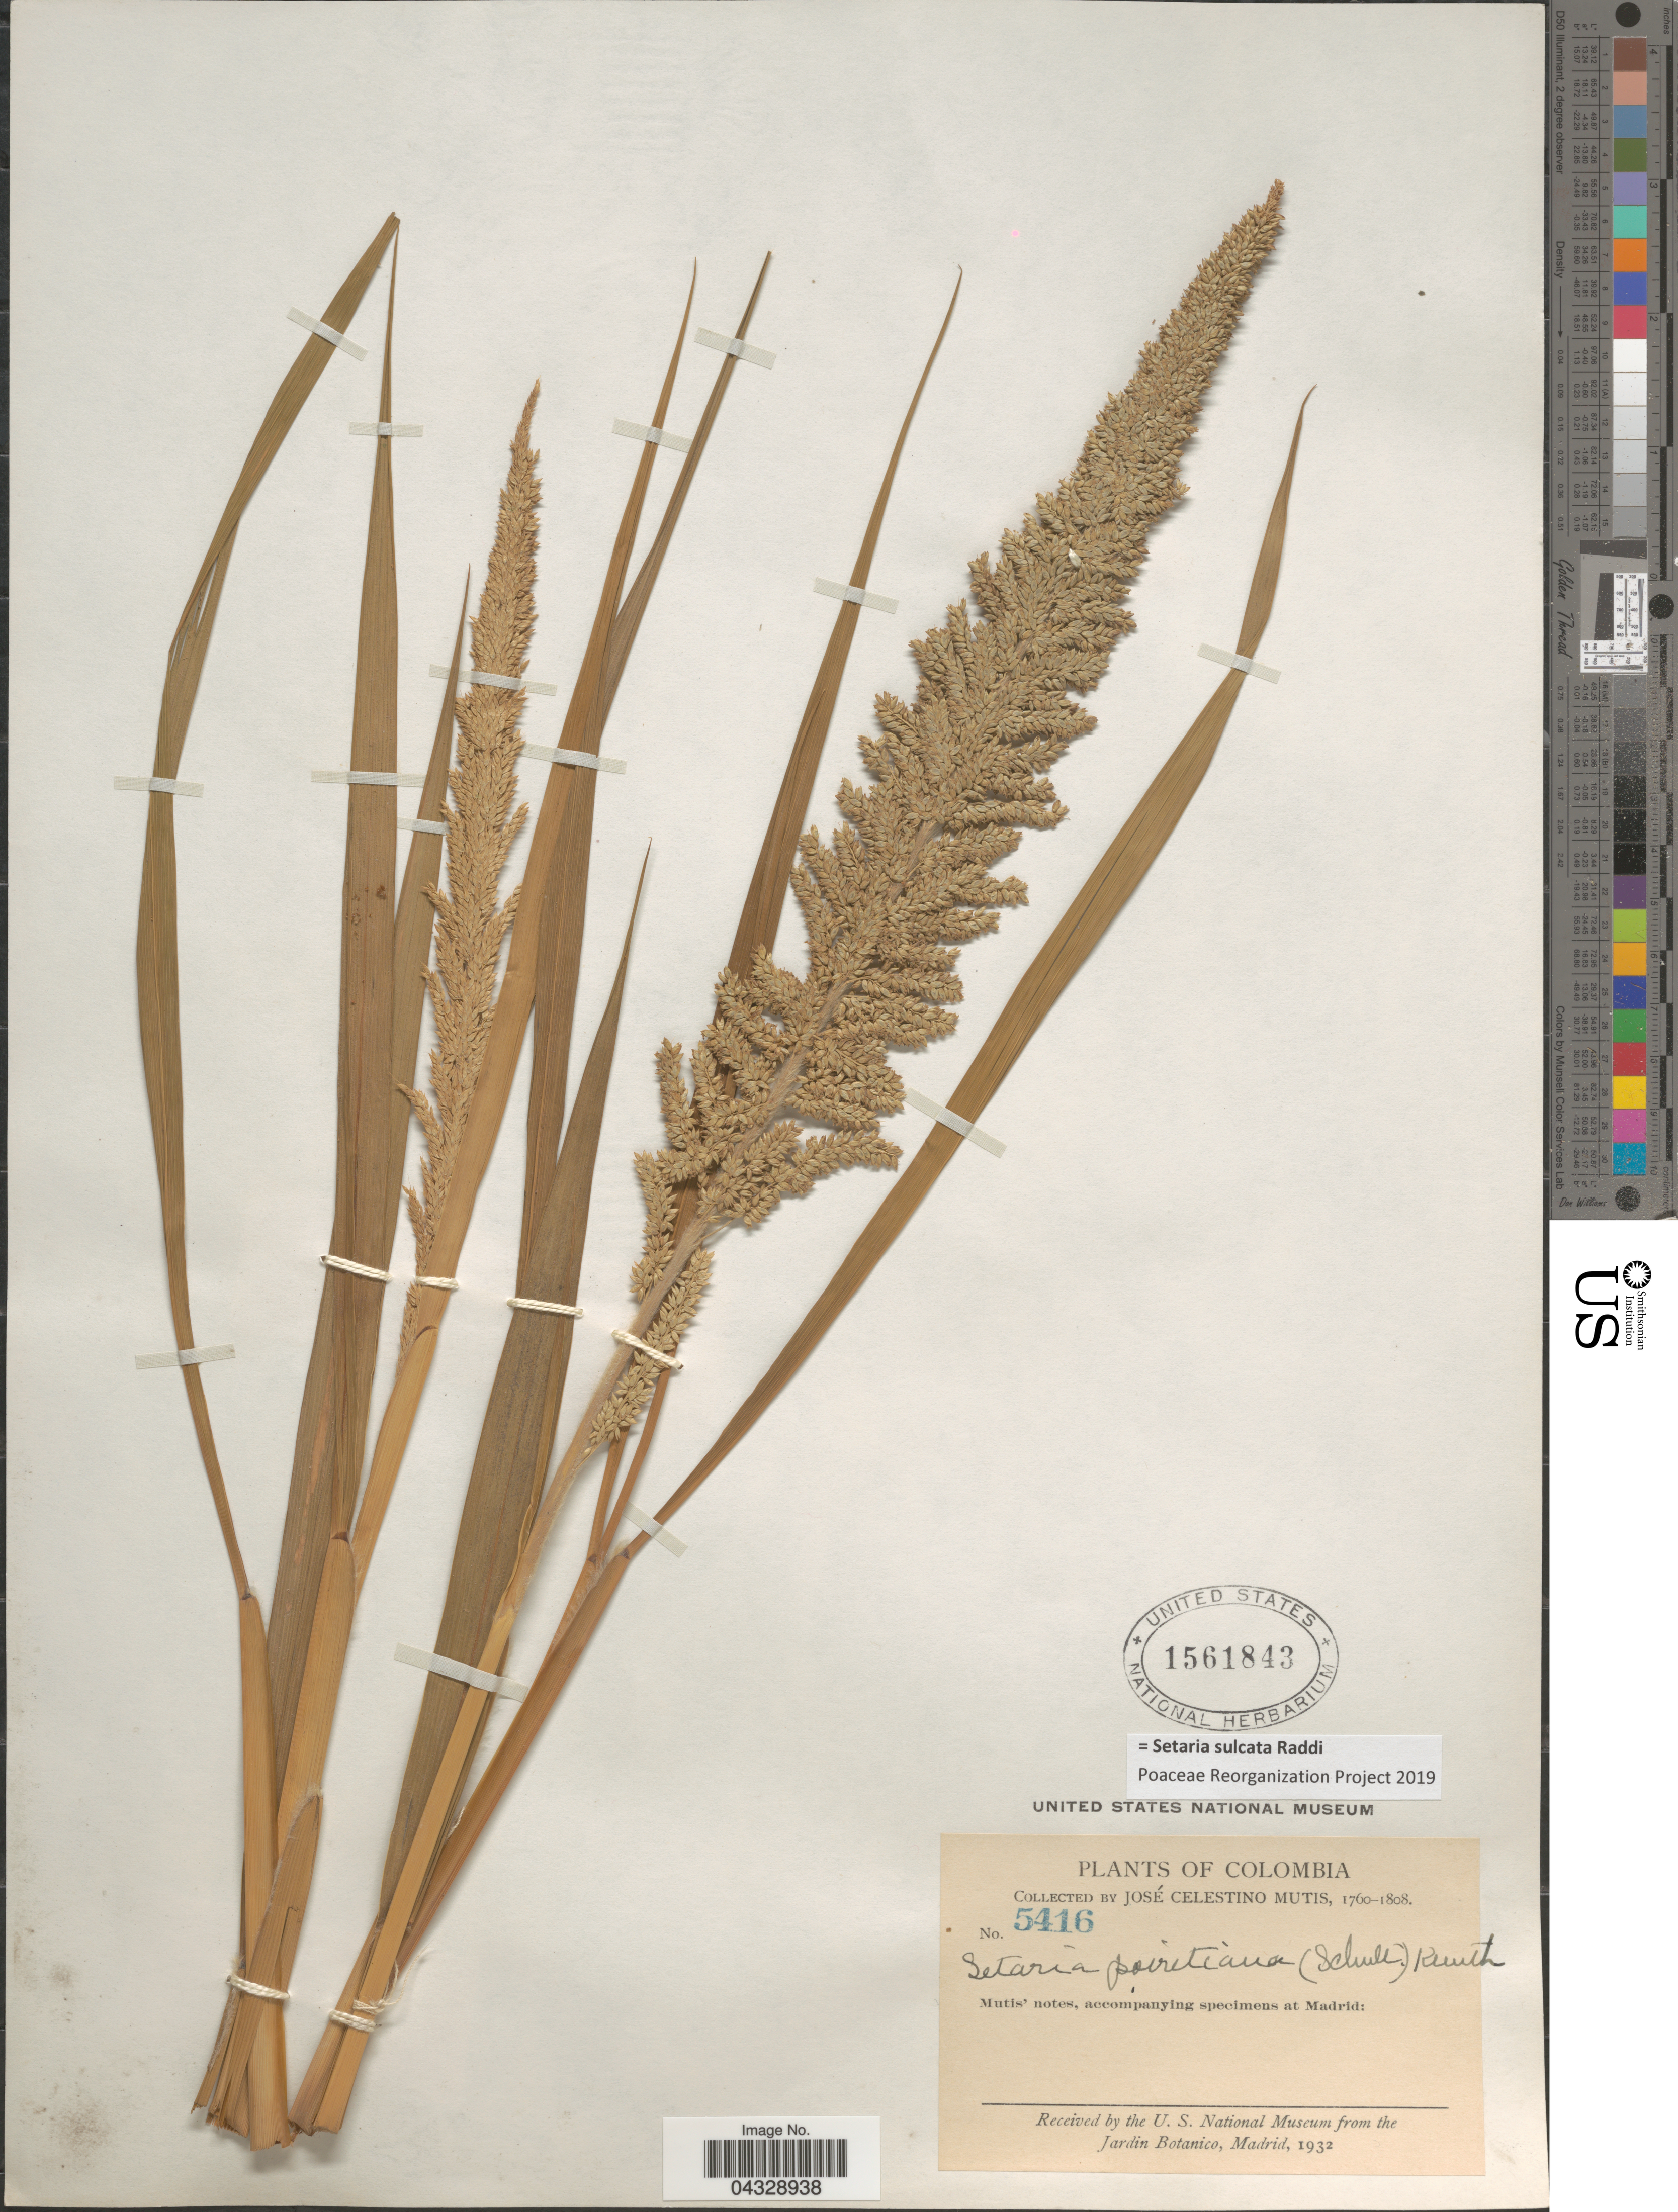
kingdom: Plantae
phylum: Tracheophyta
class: Liliopsida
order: Poales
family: Poaceae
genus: Setaria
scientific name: Setaria sulcata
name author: Raddi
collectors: J. C. B. Mutis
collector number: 5416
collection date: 1760/1808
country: Colombia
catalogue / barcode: US 1561843